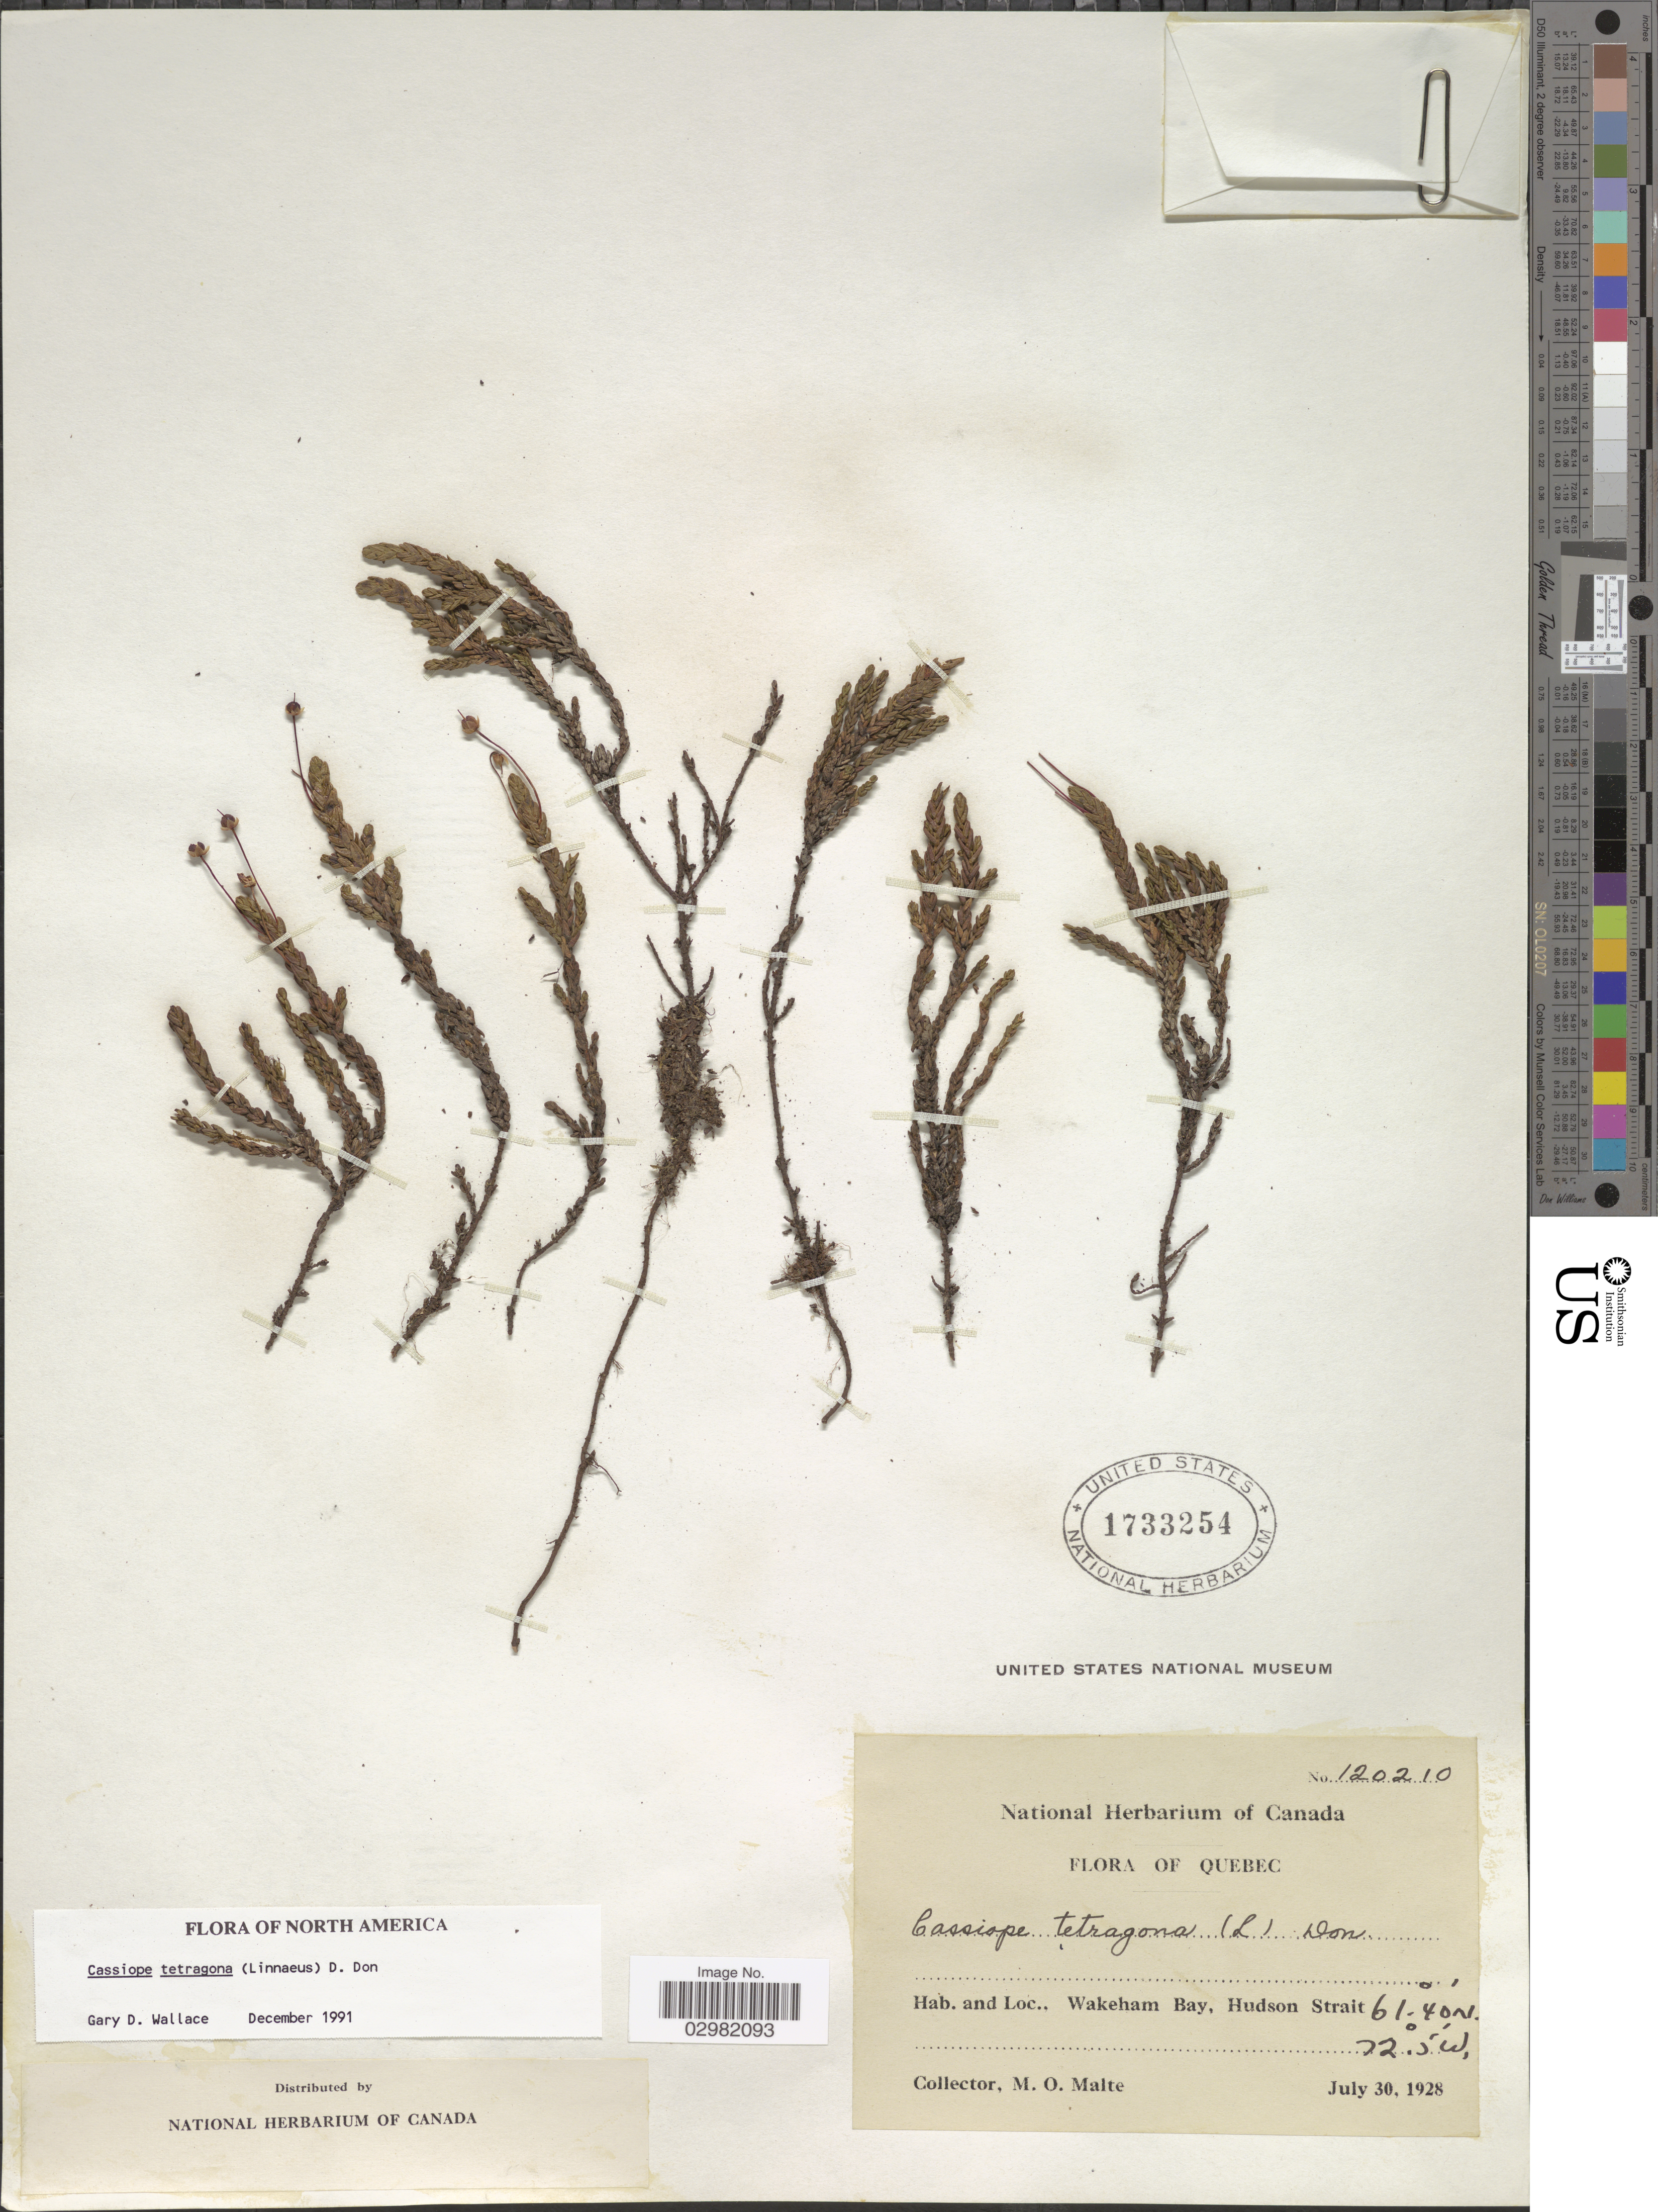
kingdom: Plantae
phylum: Tracheophyta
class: Magnoliopsida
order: Ericales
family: Ericaceae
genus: Cassiope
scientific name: Cassiope tetragona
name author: (L.) D. Don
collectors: M. O. Malte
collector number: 120210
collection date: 1928-07-30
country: Canada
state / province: Quebec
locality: Wakeham Bay, Hudson Strait.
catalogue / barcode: US 1733254